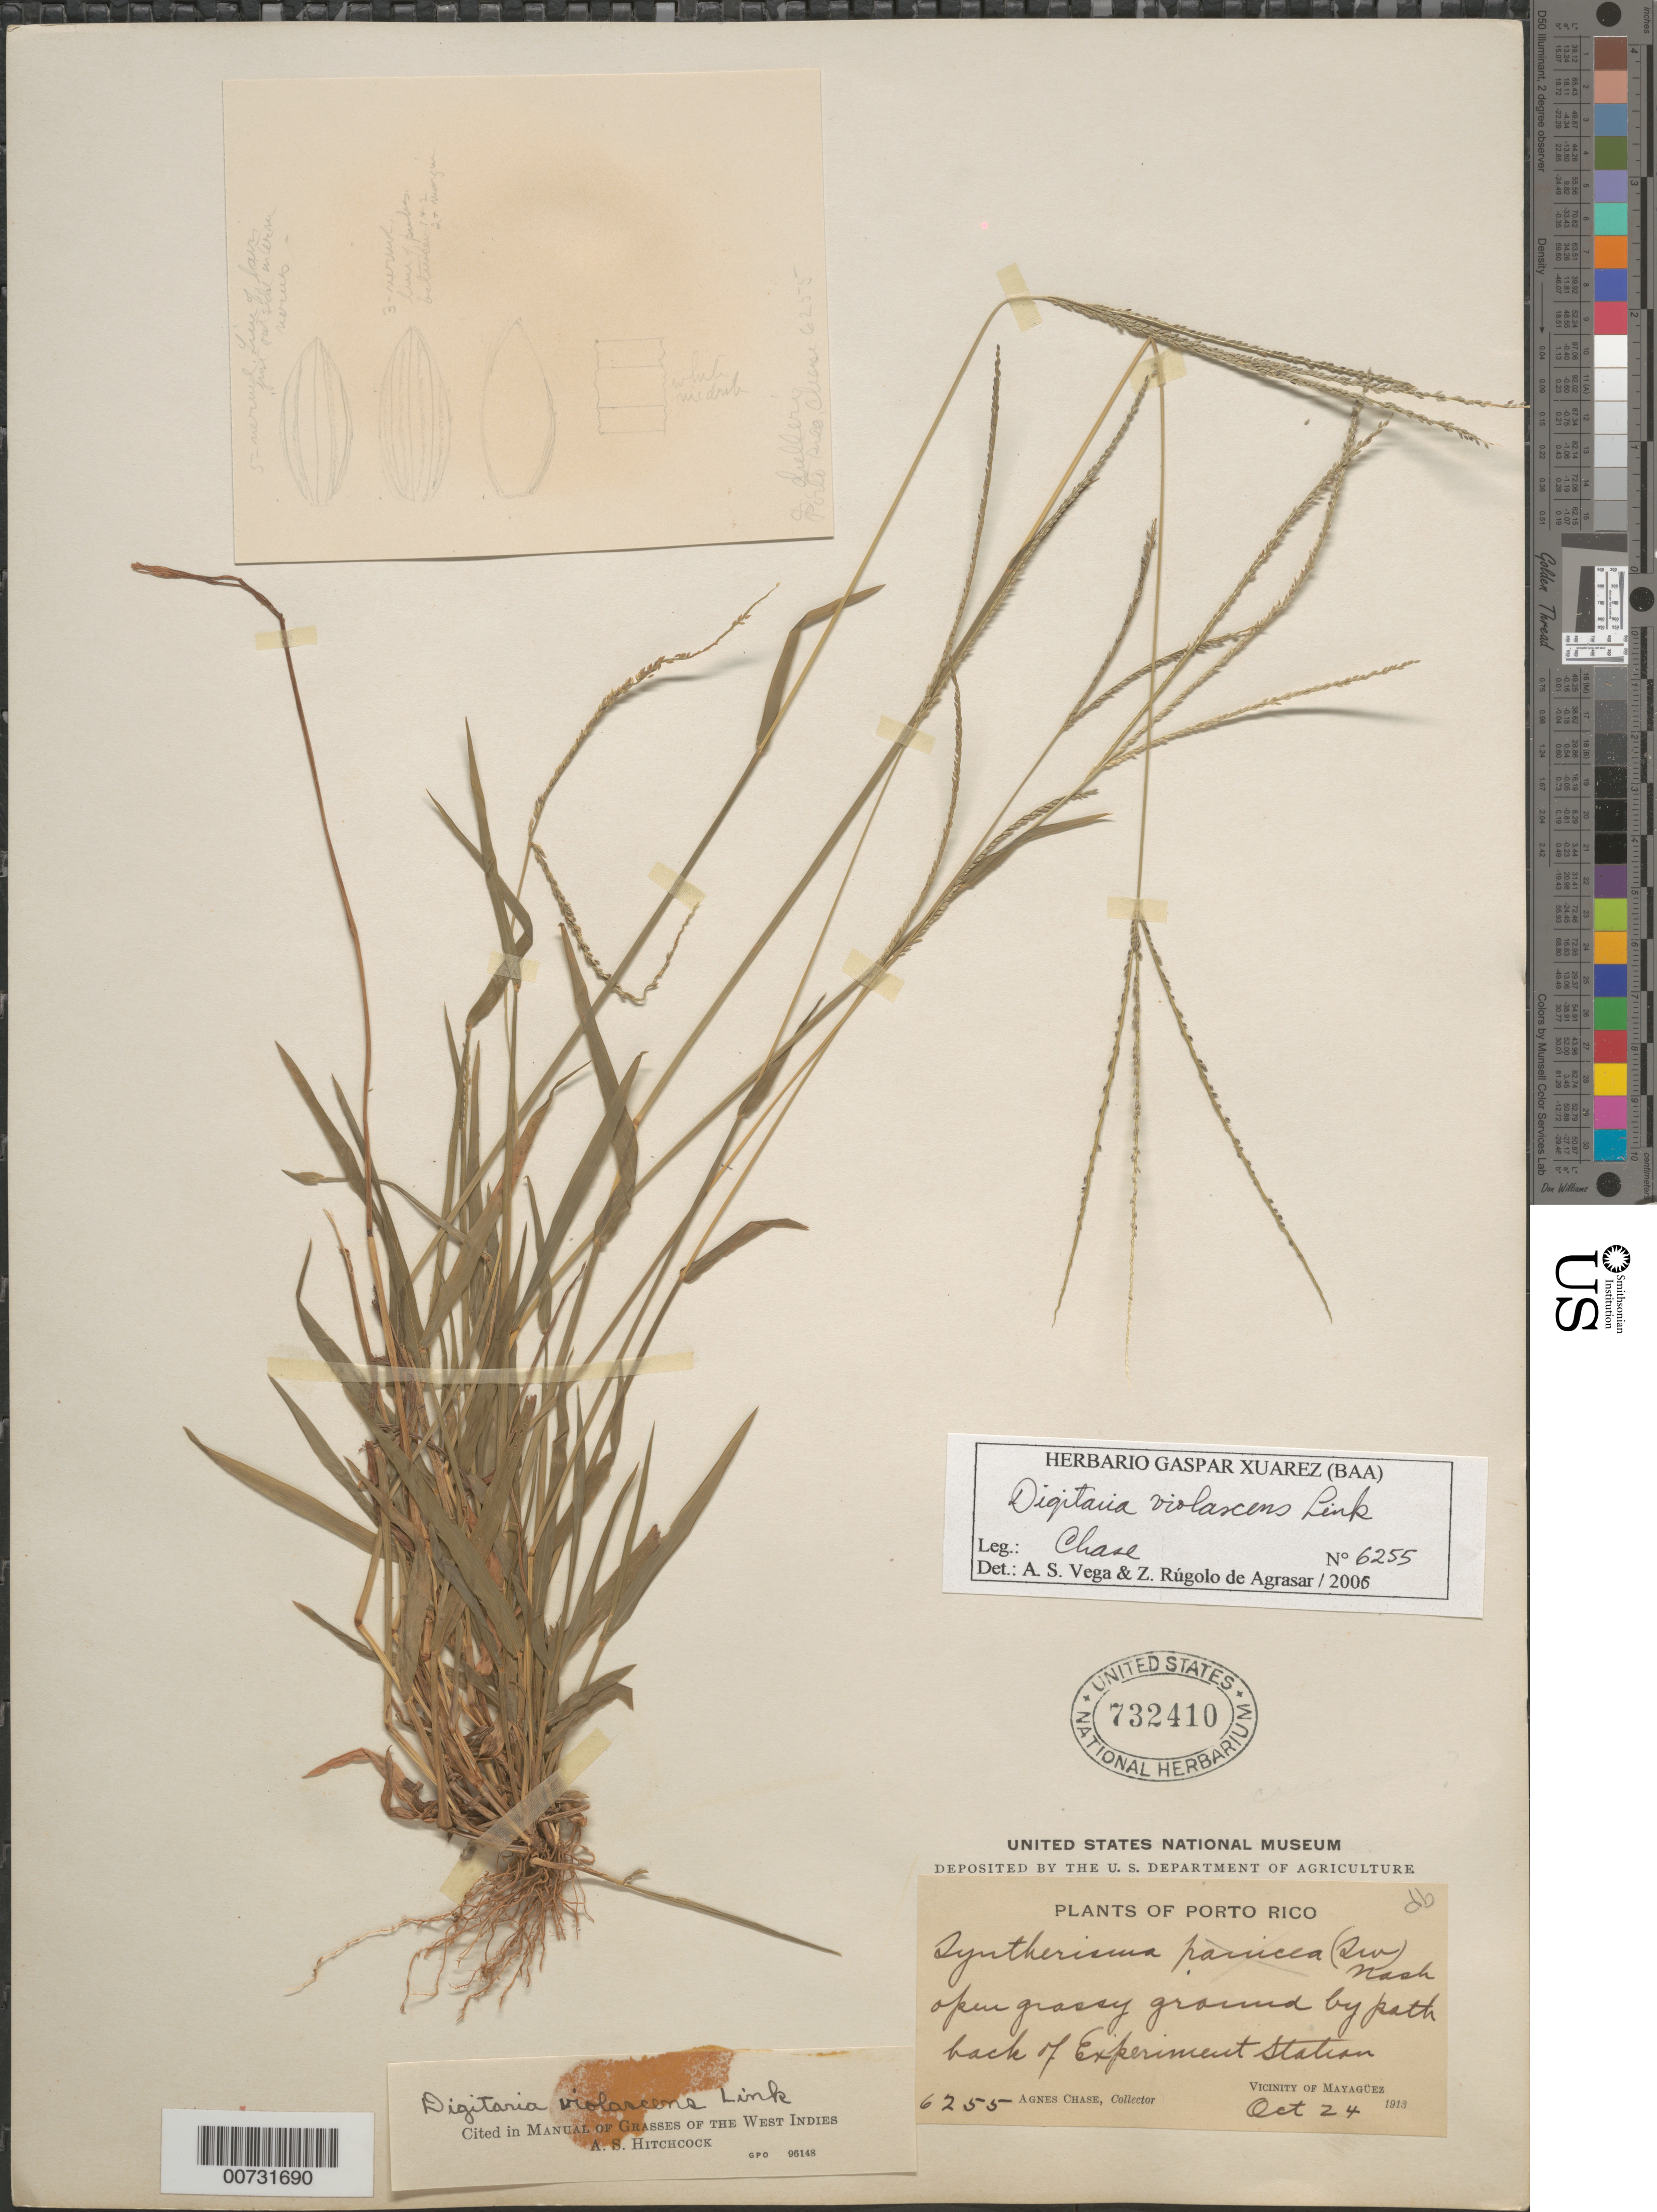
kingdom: Plantae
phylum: Tracheophyta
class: Liliopsida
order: Poales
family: Poaceae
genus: Digitaria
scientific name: Digitaria violascens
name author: Link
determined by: Vega, A. S.; Rúgolo de Agrasar, Z. E.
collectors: A. Chase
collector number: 6255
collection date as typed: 24 Oct 1913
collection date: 1913-10-24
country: Puerto Rico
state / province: Mayagüez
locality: Mayaguez, back of Exp. Station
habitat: Open grassy ground by path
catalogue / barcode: US 732410